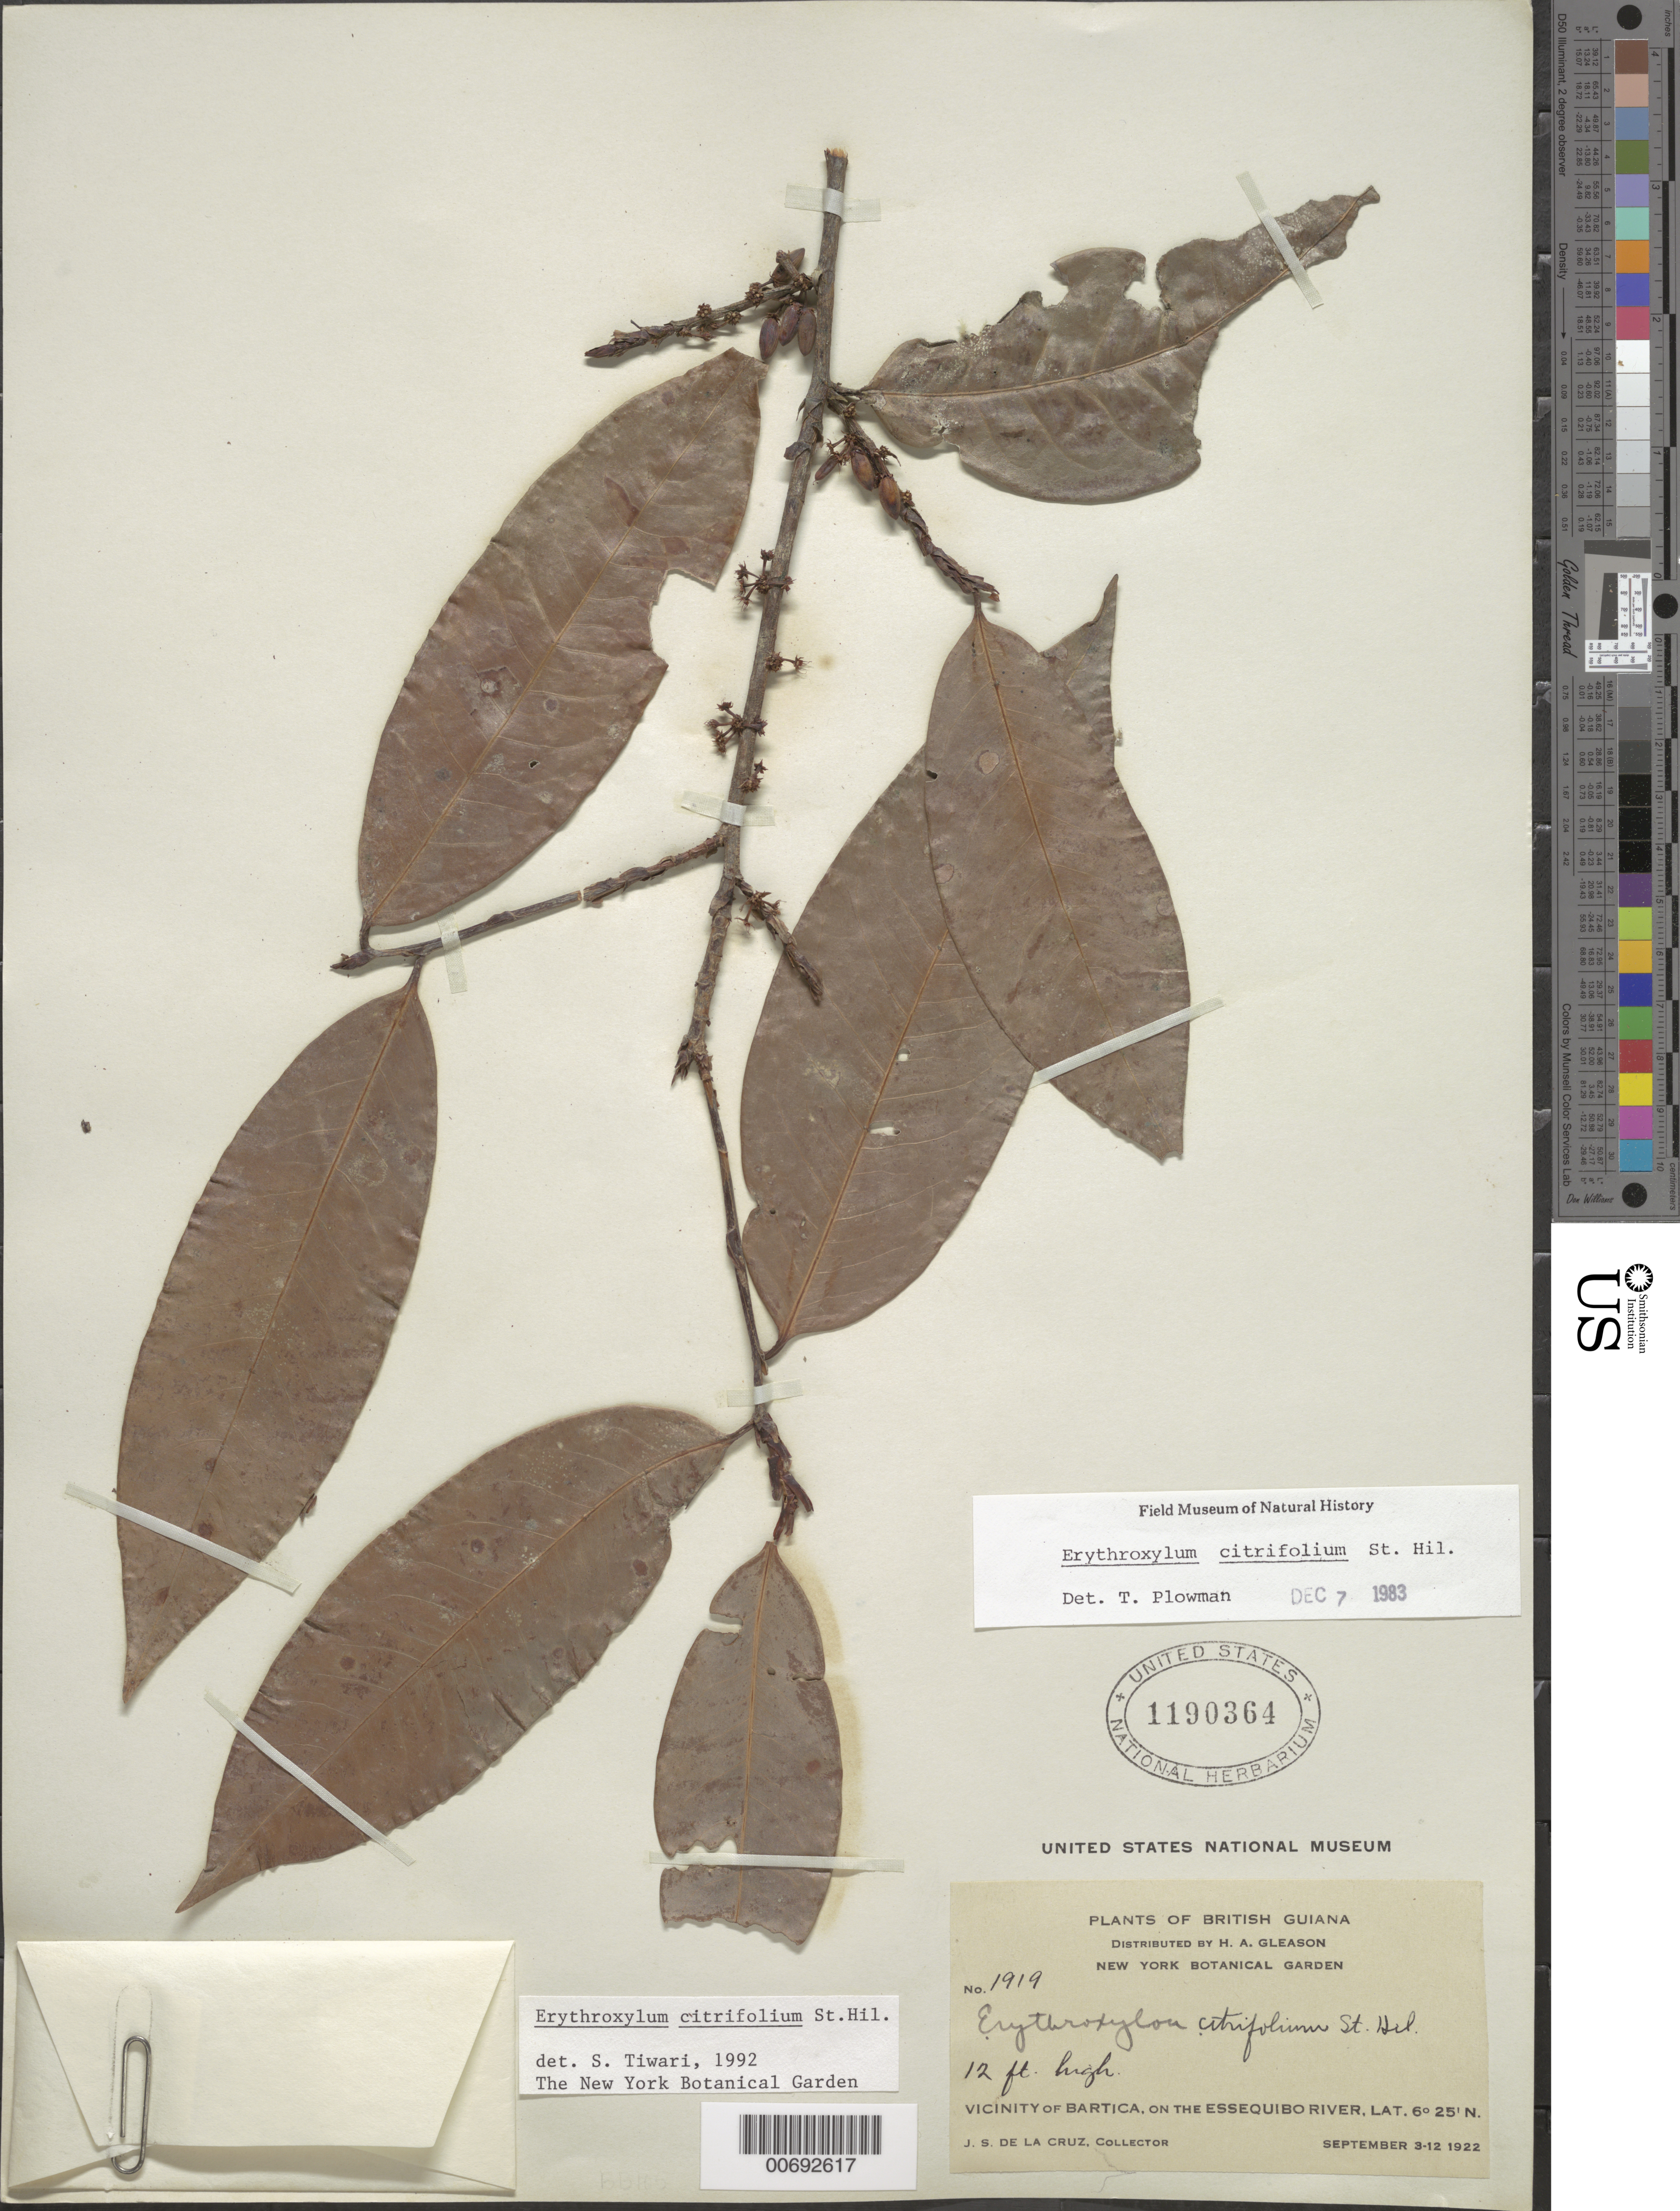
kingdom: Plantae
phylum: Tracheophyta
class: Magnoliopsida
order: Malpighiales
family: Erythroxylaceae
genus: Erythroxylum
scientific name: Erythroxylum citrifolium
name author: A. St.-Hil.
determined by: Tiwari, S.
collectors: J. S. de la Cruz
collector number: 1919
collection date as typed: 3-Sep-22 to 12-Sep-22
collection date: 1922-09-03/1922-09-12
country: Guyana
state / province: Cuyuni-Mazaruni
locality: Bartica, vic., on the Essequibo River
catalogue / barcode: US 1190364